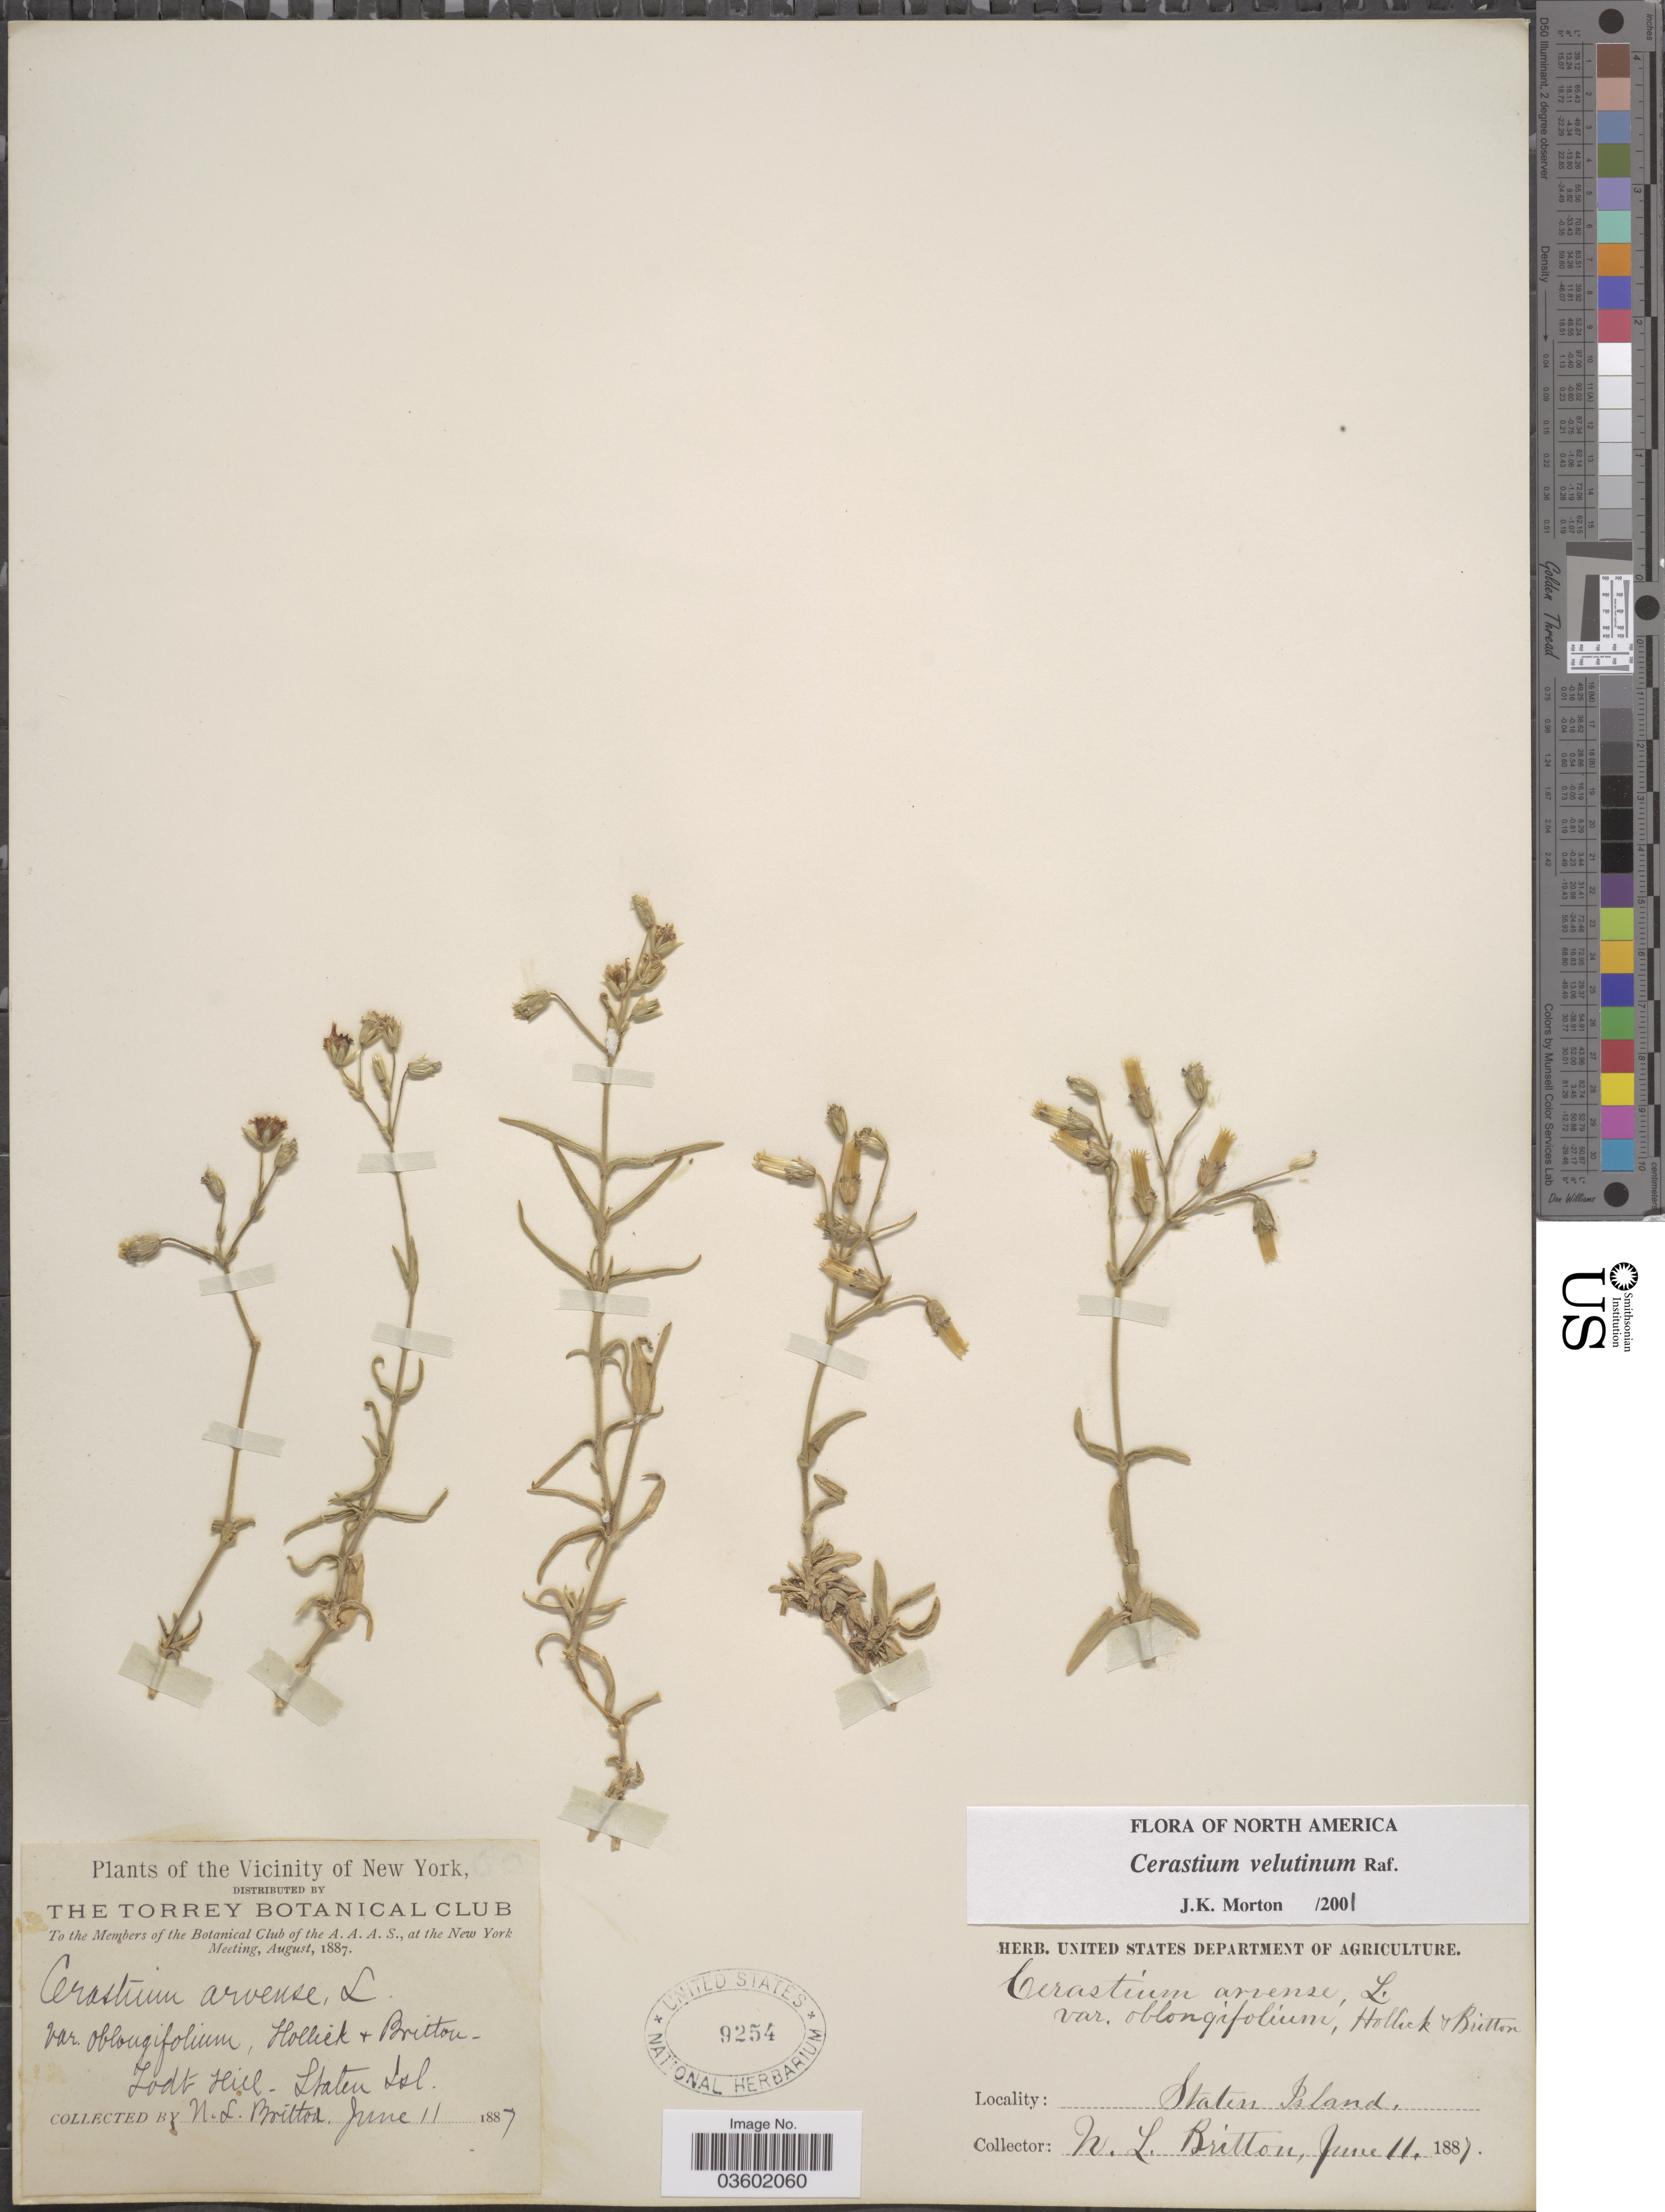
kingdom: Plantae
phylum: Tracheophyta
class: Magnoliopsida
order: Caryophyllales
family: Caryophyllaceae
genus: Cerastium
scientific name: Cerastium velutinum var. velutinum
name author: Raf.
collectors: N. Britton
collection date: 1887-06-11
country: United States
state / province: New York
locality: The vicinity of New York. Todt Hill, Staten Island.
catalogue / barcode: US 9254